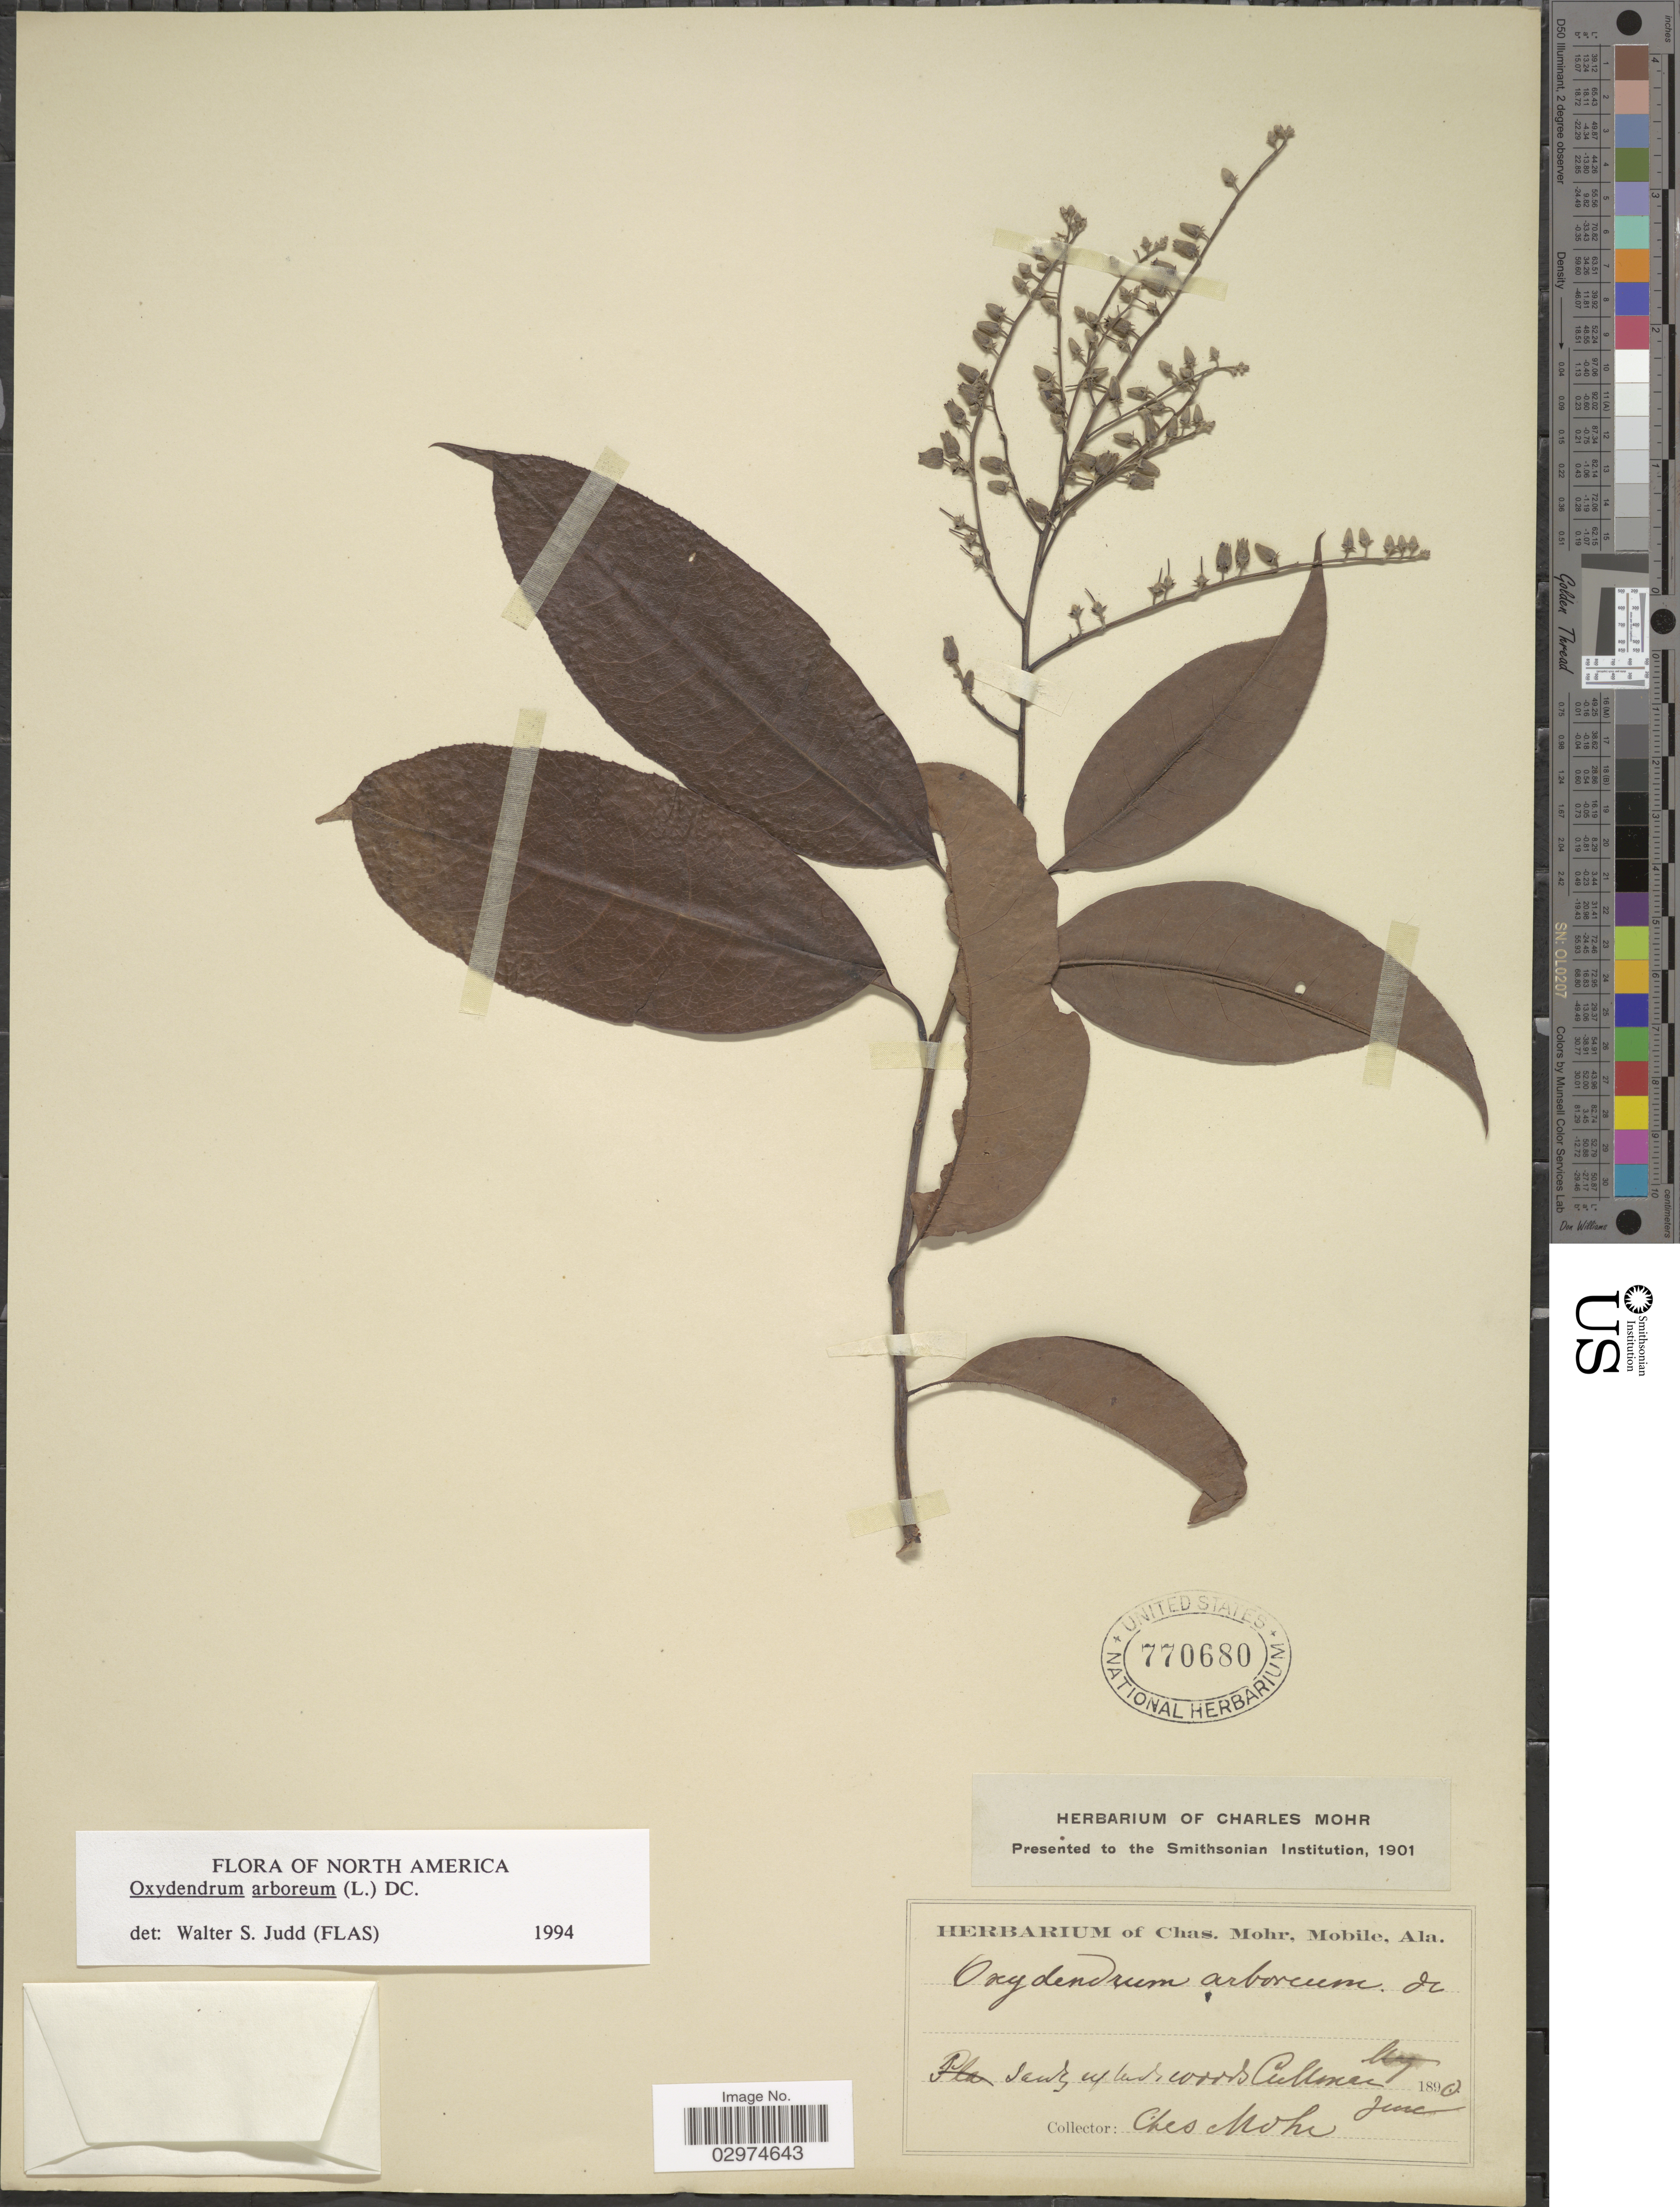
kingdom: Plantae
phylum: Tracheophyta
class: Magnoliopsida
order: Ericales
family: Ericaceae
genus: Oxydendrum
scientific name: Oxydendrum arboreum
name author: (L.) DC.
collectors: Mohr, C. T. (herbarium)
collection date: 1890-06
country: United States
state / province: Alabama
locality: Sandy uplands woods Cullman.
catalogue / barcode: US 770680